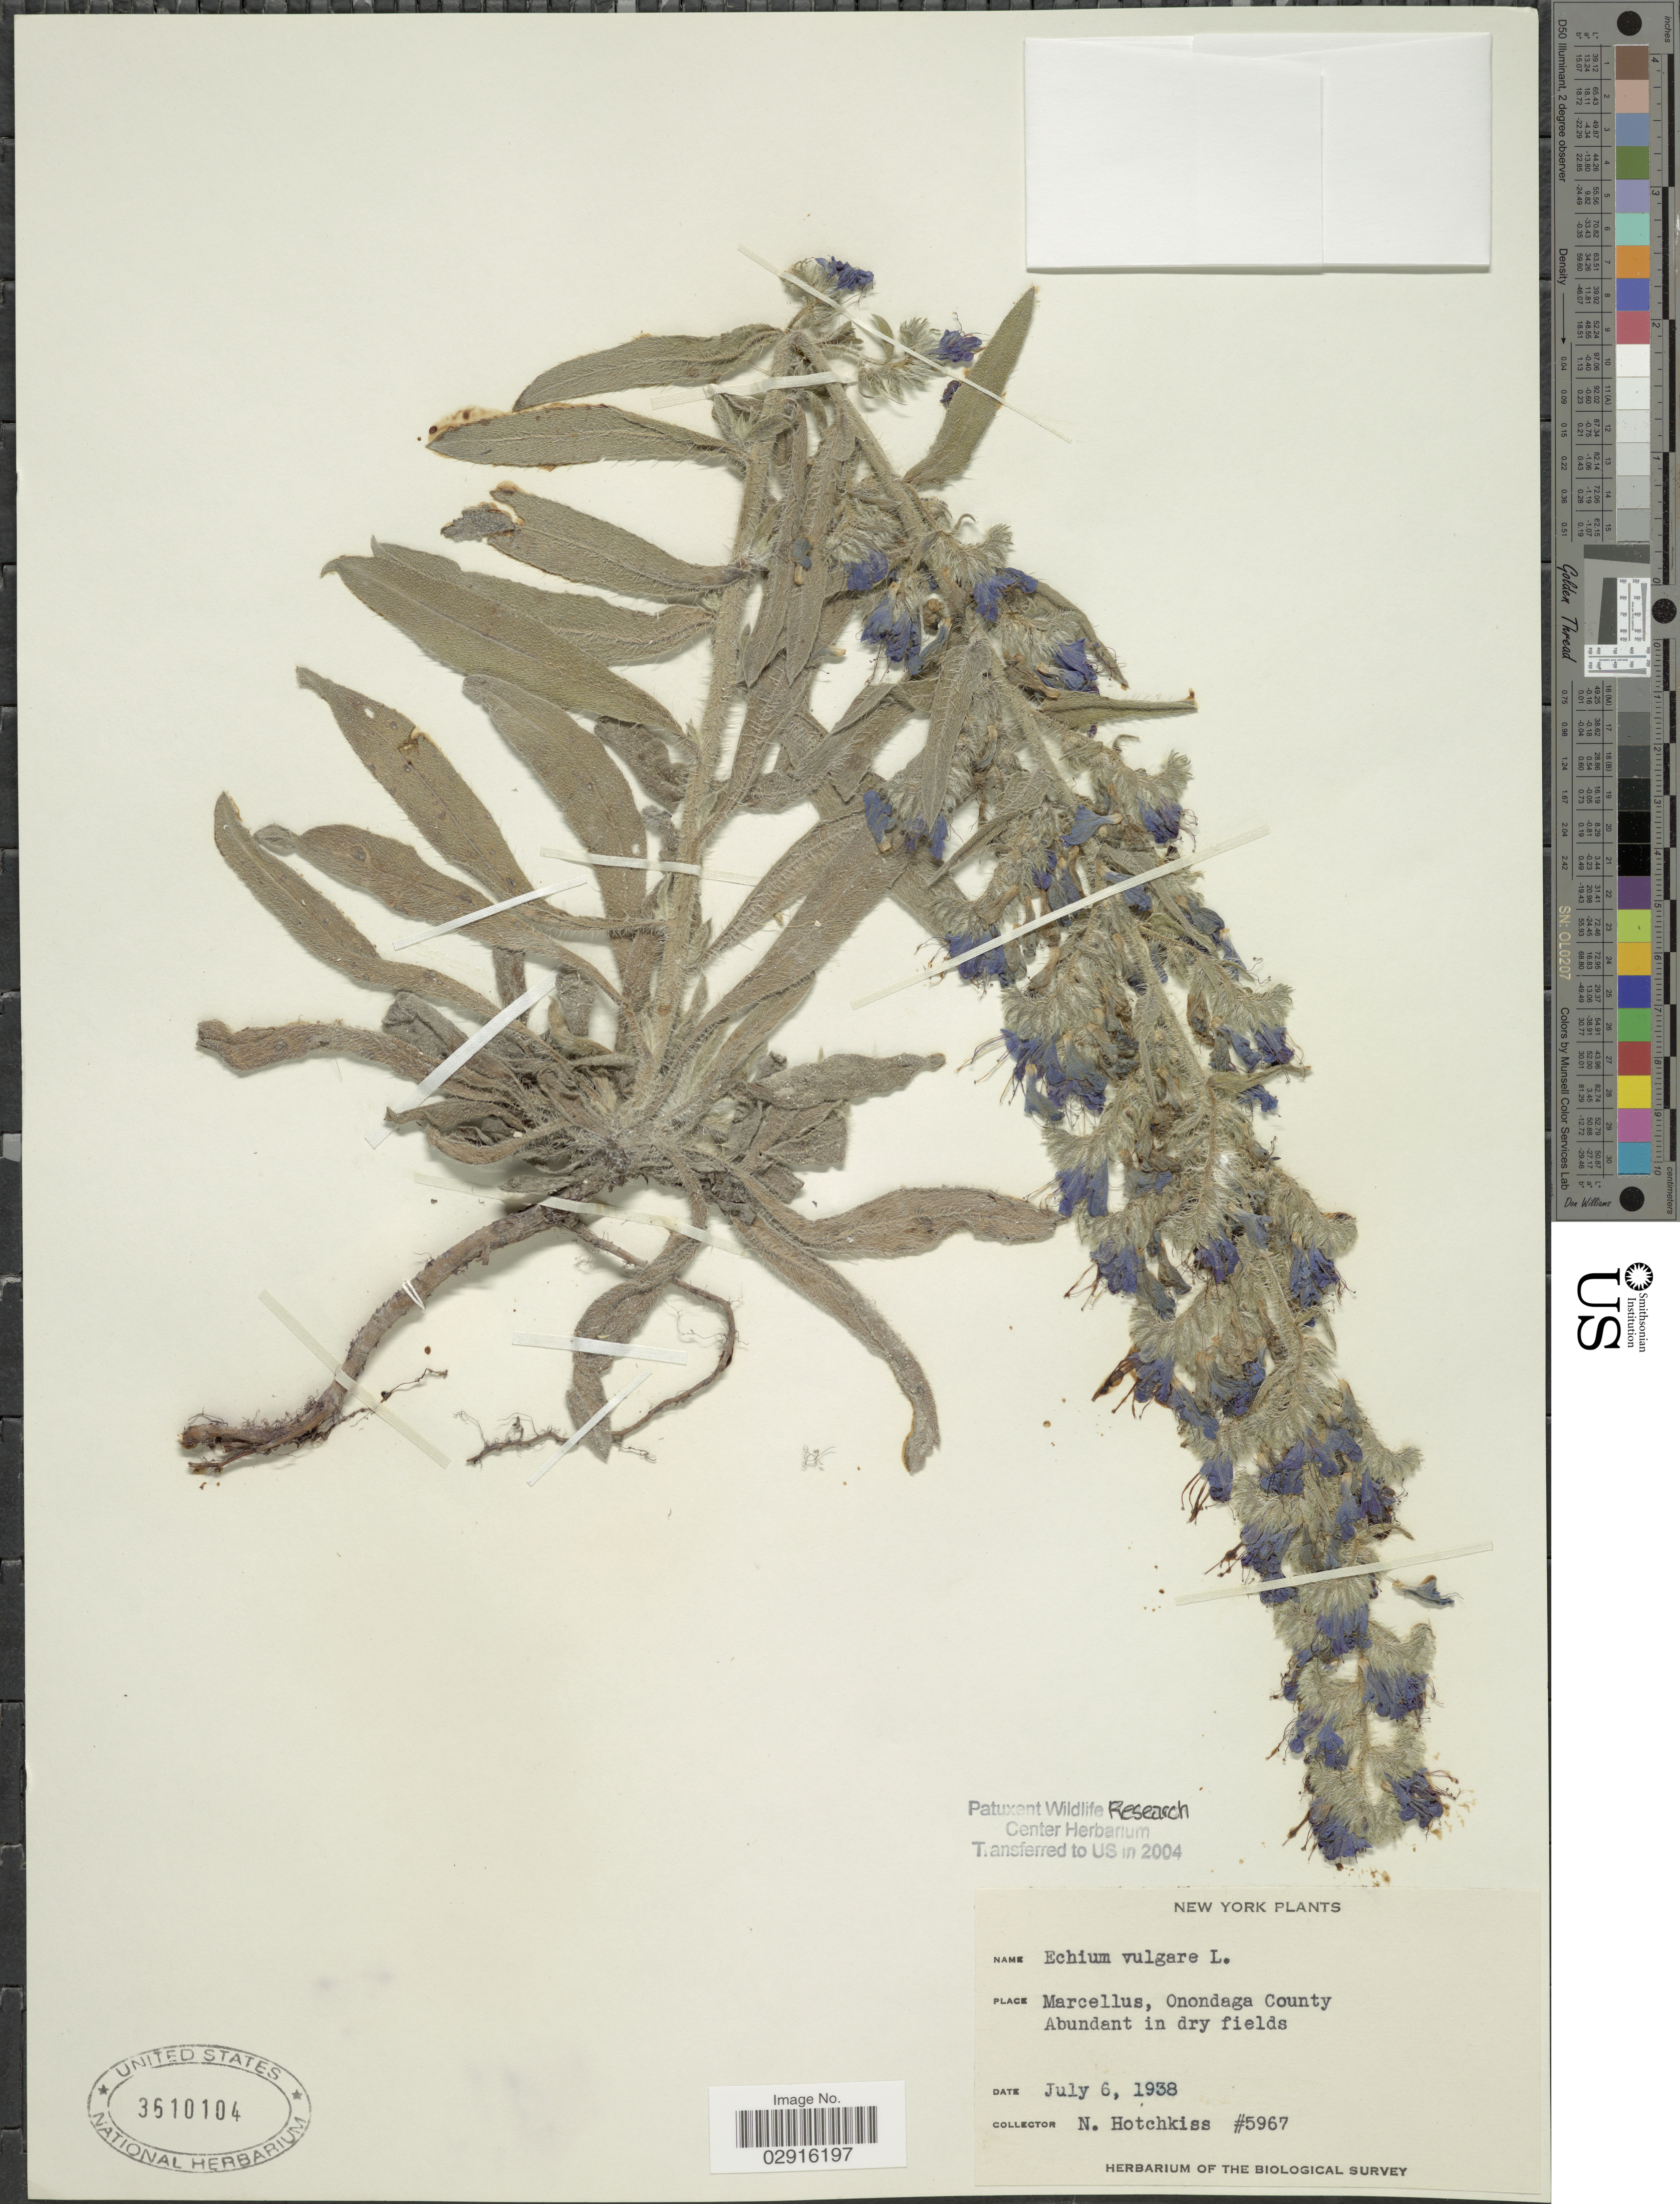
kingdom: Plantae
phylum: Tracheophyta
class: Magnoliopsida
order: Boraginales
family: Boraginaceae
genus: Echium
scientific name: Echium vulgare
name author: L.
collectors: N. Hotchkiss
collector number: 5967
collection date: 1938-07-06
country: United States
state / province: New York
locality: Marcellus, Onondaga County Abundant in dry fields.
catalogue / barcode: US 3610104